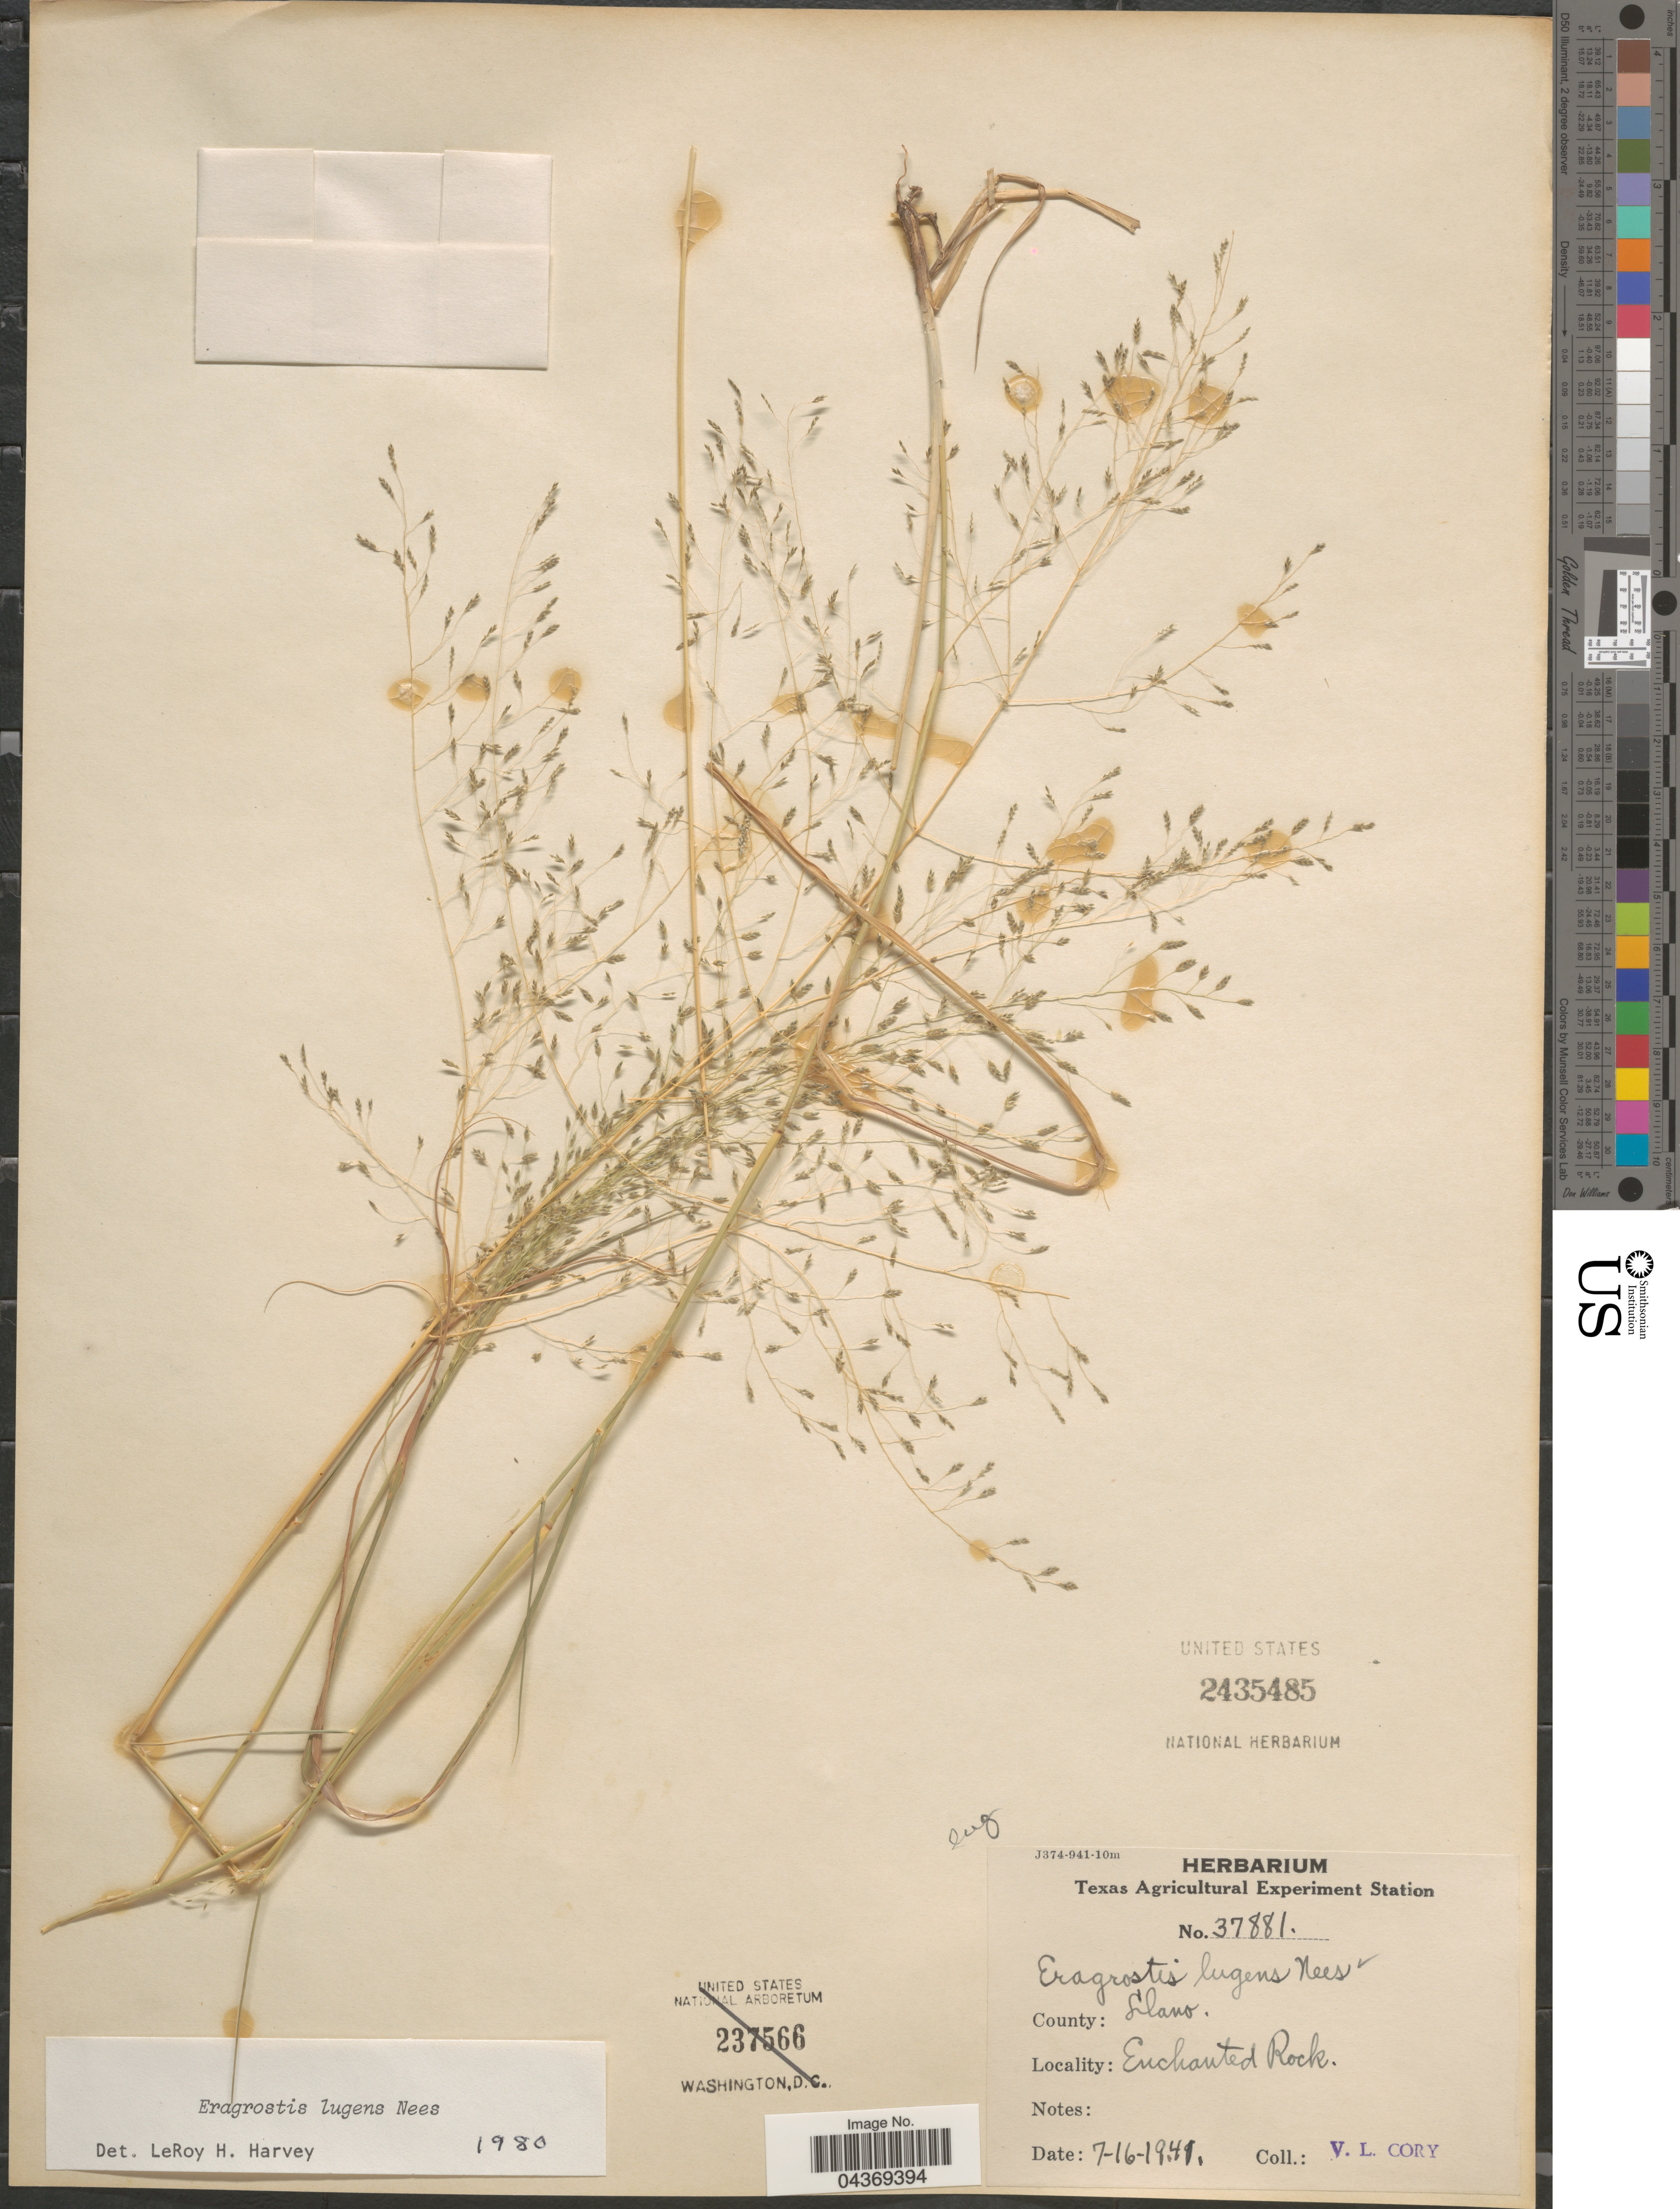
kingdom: Plantae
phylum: Tracheophyta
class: Liliopsida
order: Poales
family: Poaceae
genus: Eragrostis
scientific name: Eragrostis lugens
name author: Nees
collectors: V. Cory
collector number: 37881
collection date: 1941-07-16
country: United States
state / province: Texas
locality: County: Llano. Enchanted Rock.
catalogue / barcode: US 2435485